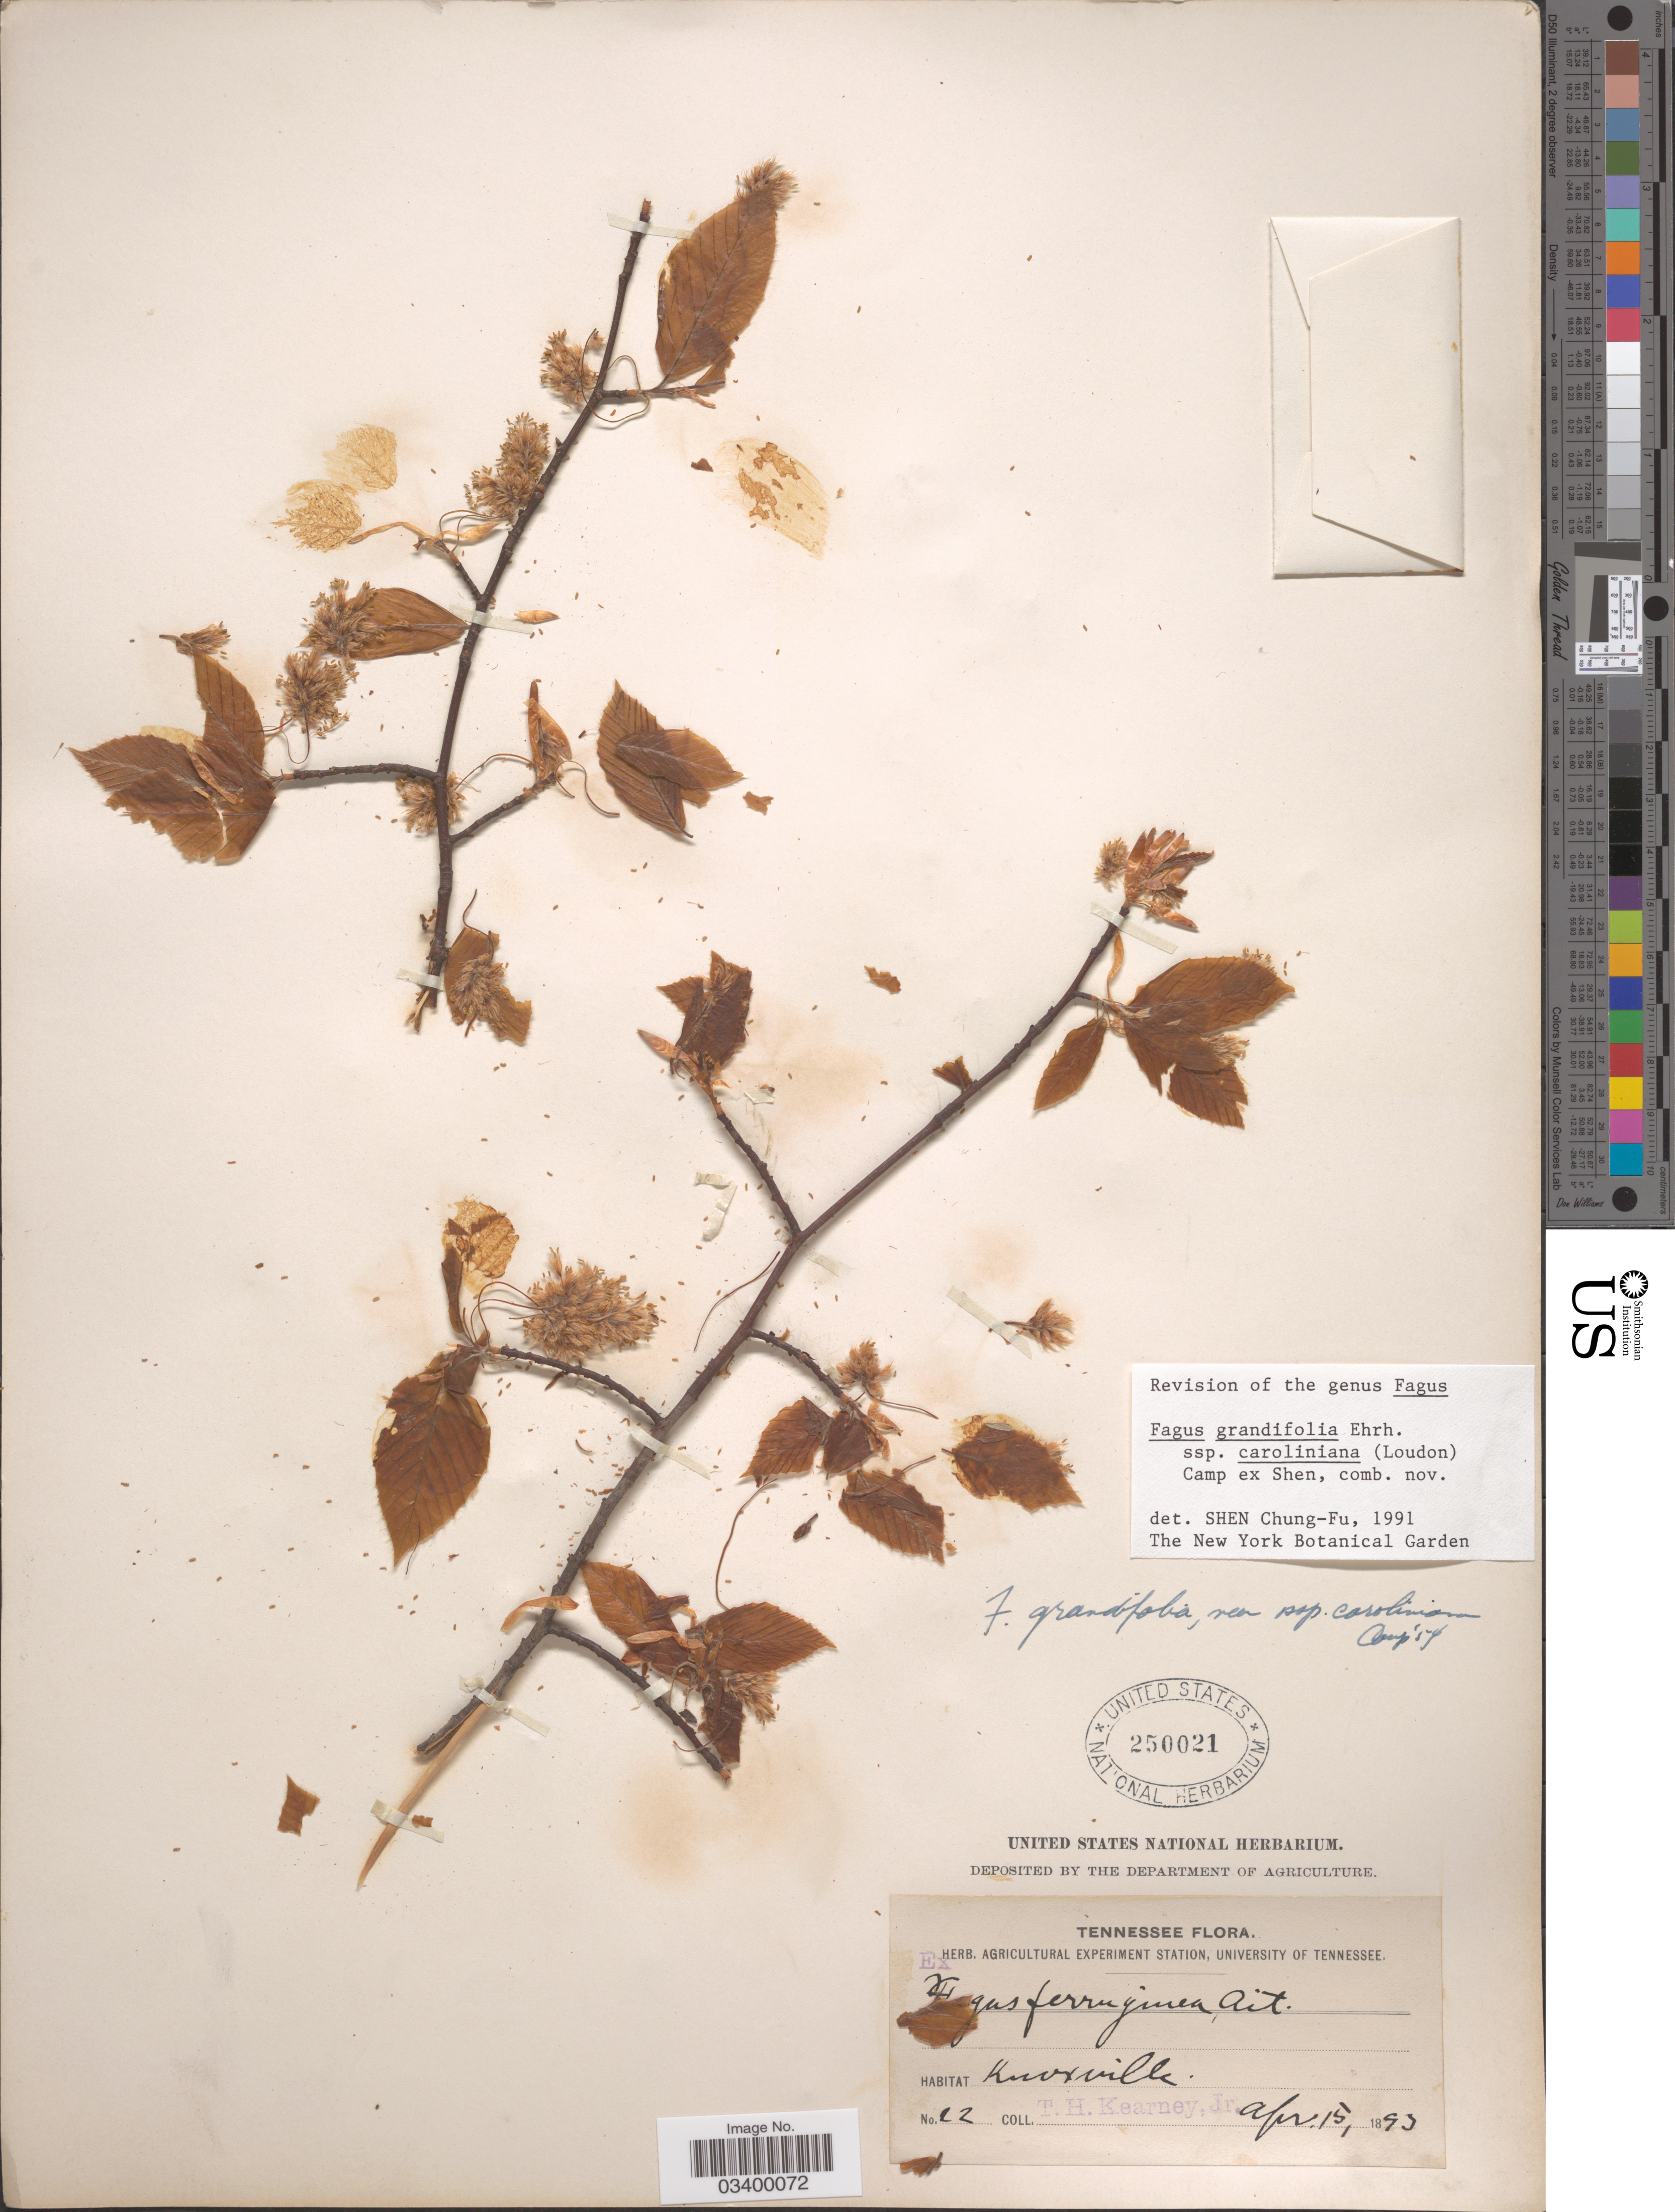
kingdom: Plantae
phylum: Tracheophyta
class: Magnoliopsida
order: Fagales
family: Fagaceae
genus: Fagus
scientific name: Fagus grandifolia subsp. caroliniana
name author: (Loudon) Fernald & Rehder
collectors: T. H. Kearney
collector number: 22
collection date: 1893-04-15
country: United States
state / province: Tennessee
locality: Knoxville.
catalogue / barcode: US 250021